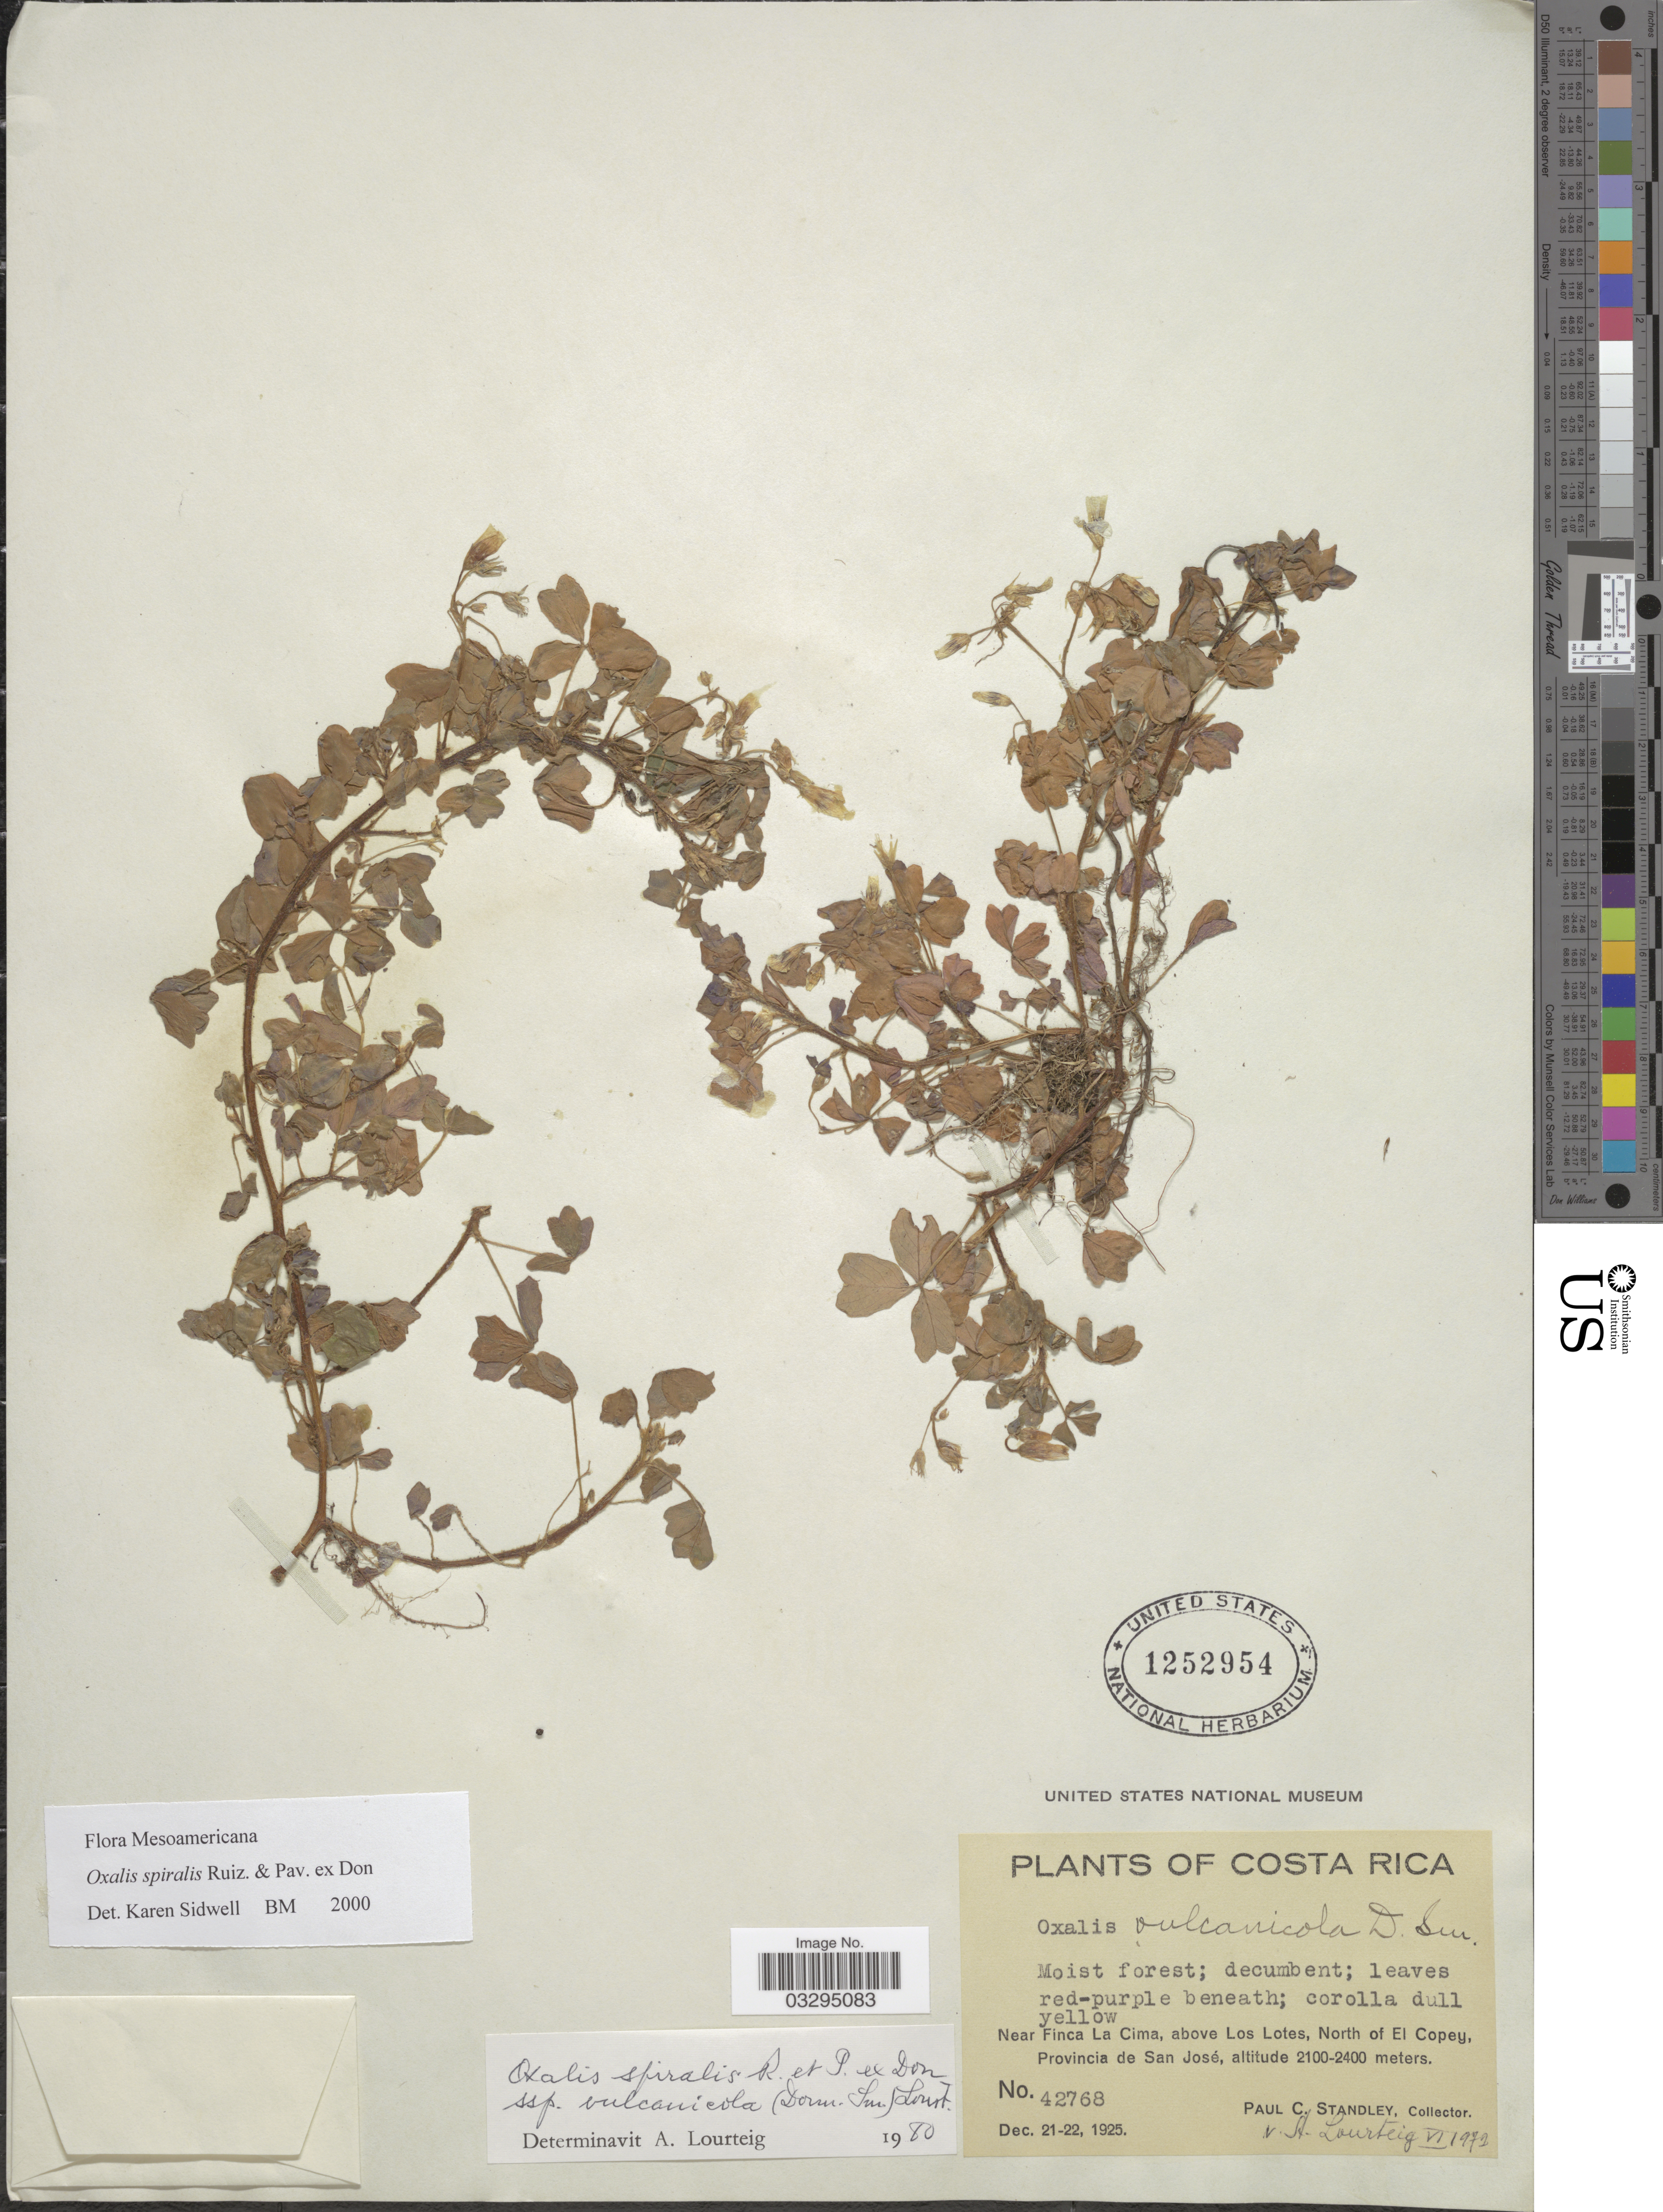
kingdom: Plantae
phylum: Tracheophyta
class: Magnoliopsida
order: Oxalidales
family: Oxalidaceae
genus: Oxalis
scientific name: Oxalis spiralis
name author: Ruiz & Pav. ex G. Don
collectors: P. C. Standley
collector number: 42768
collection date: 1925-12-21/1925-12-22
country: Costa Rica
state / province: San José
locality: Near Finca La Cima, above Los Lotes, North of El Copey, Provincia de San José.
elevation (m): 2100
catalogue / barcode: US 1252954